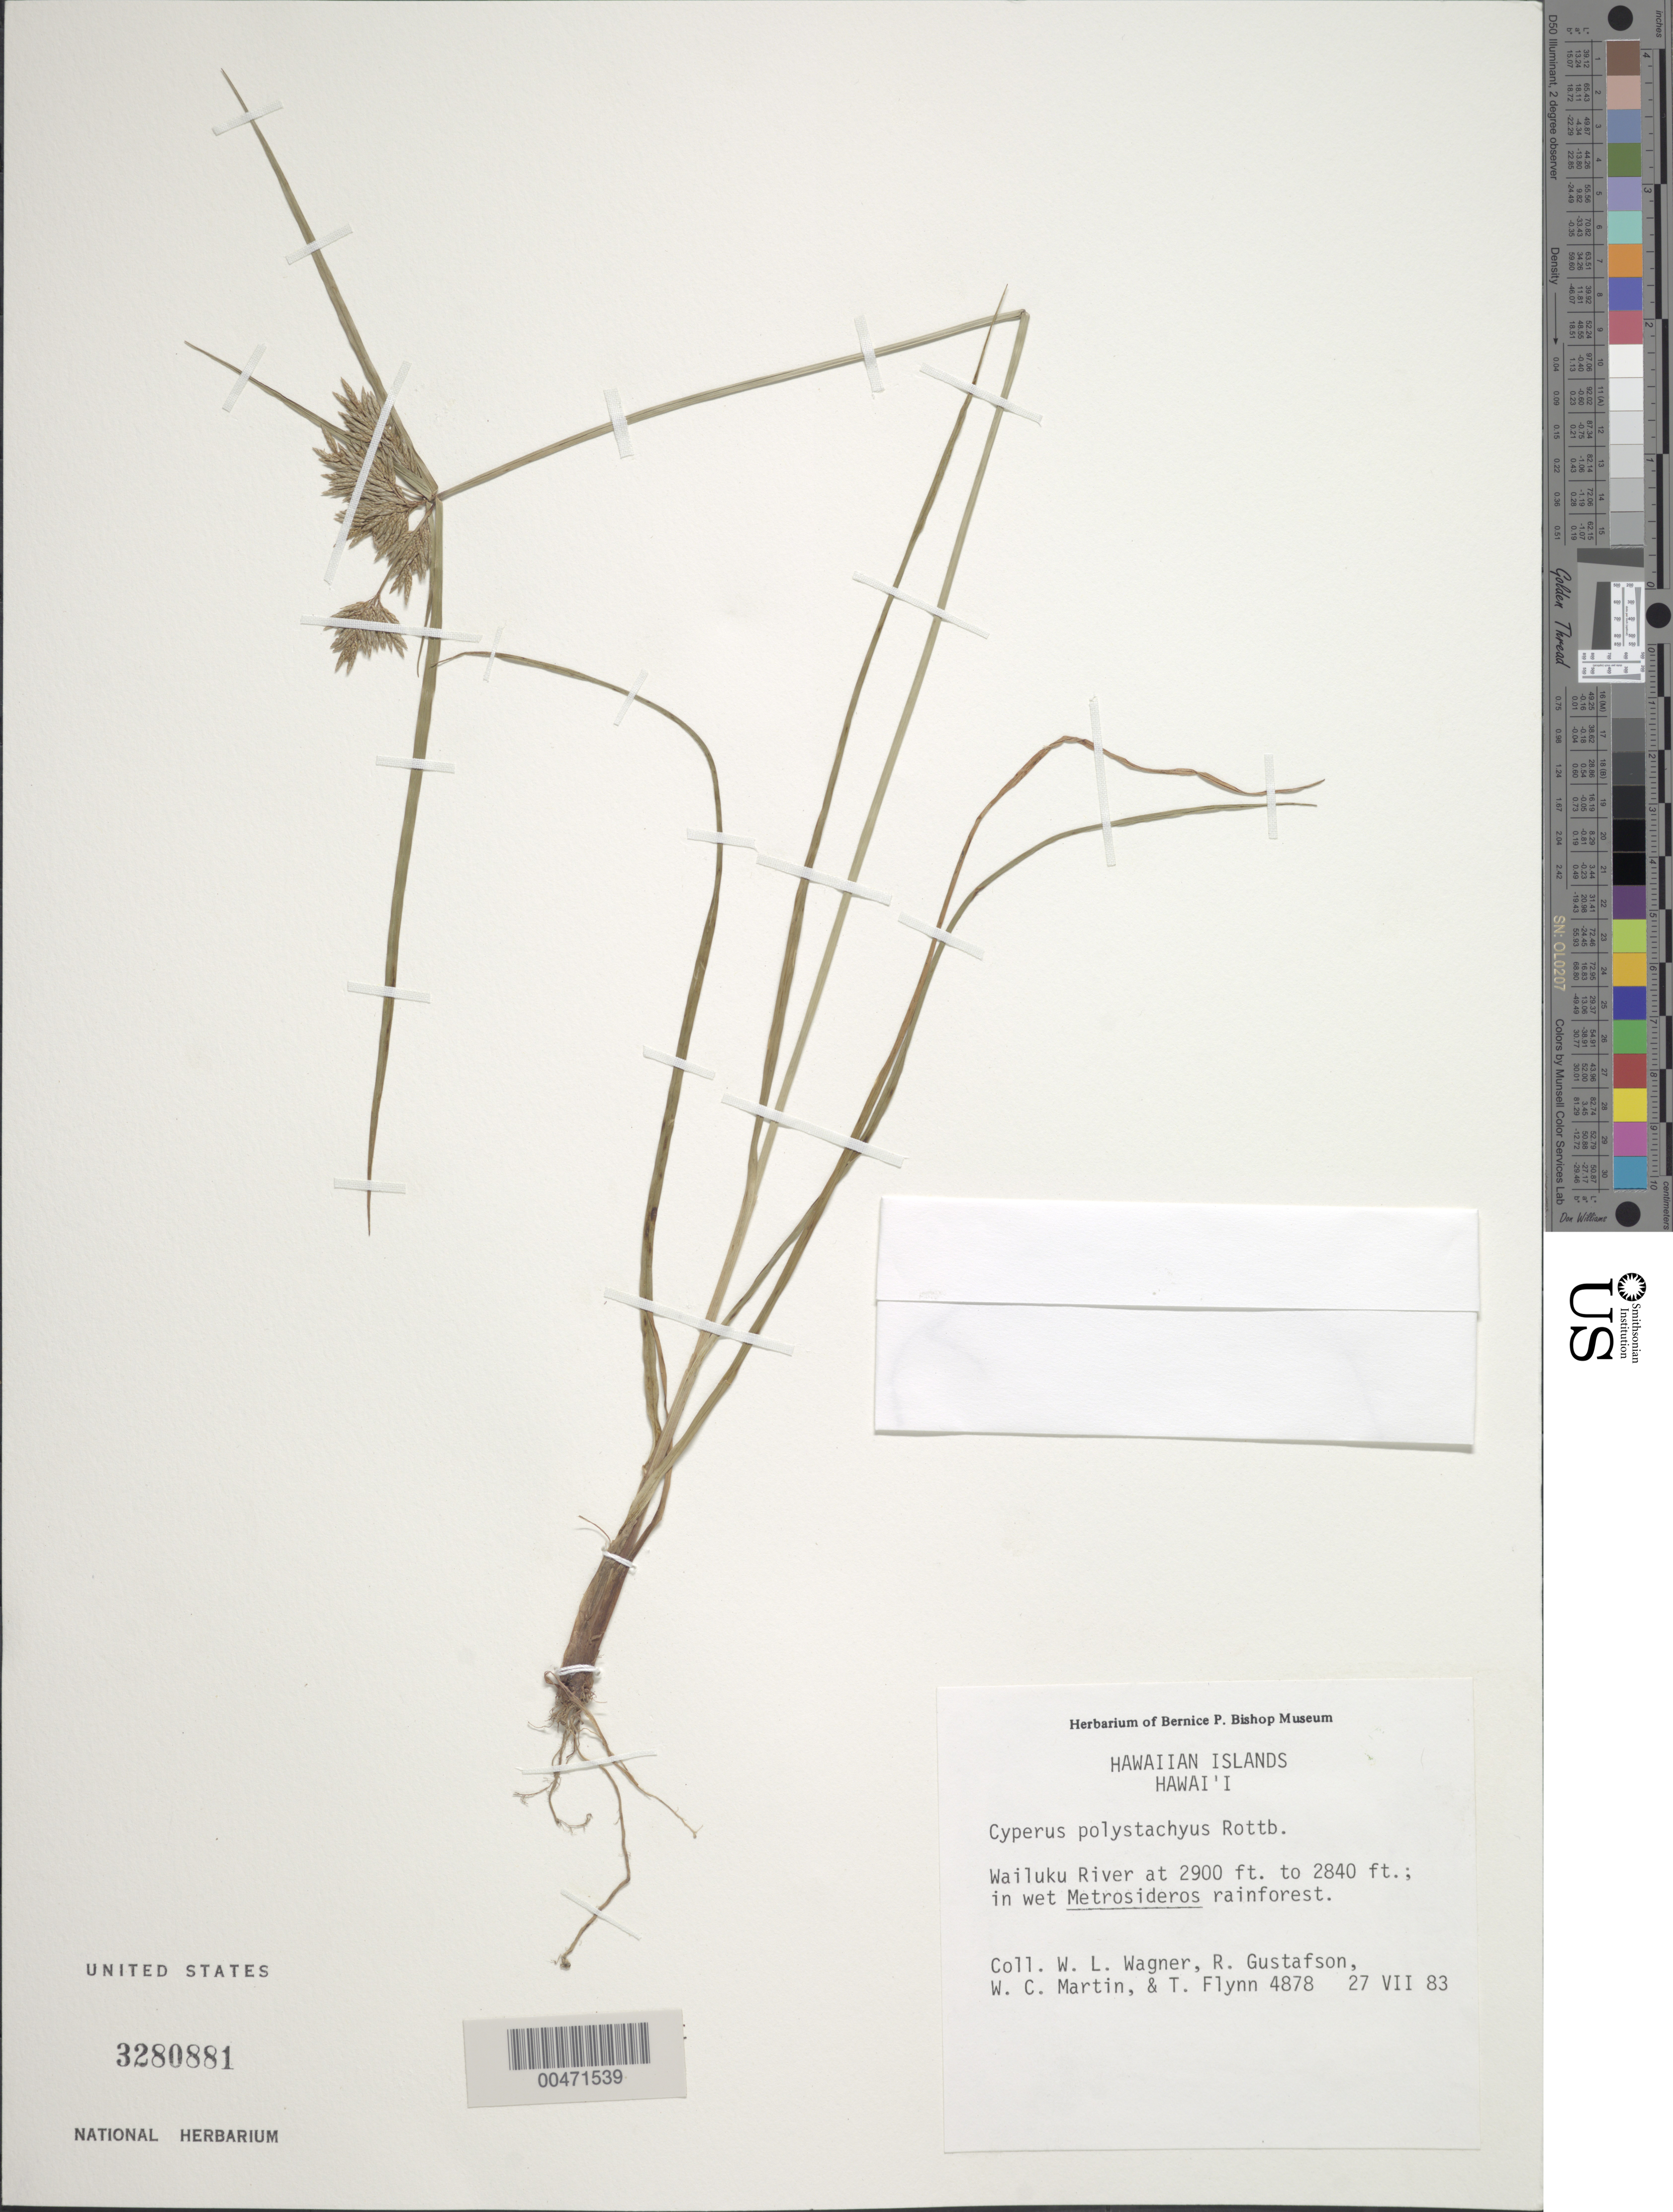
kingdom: Plantae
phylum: Tracheophyta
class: Liliopsida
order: Poales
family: Cyperaceae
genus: Cyperus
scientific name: Cyperus polystachyos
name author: Rottb.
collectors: W. L. Wagner, R. Gustafson, W. C. Martin & T. W. Flynn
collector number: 4878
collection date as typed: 27 Jul 1983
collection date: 1983-07-27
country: United States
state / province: Hawaii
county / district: Hawaii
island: Hawaii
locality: Wailuku River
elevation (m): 866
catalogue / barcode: US 3280881